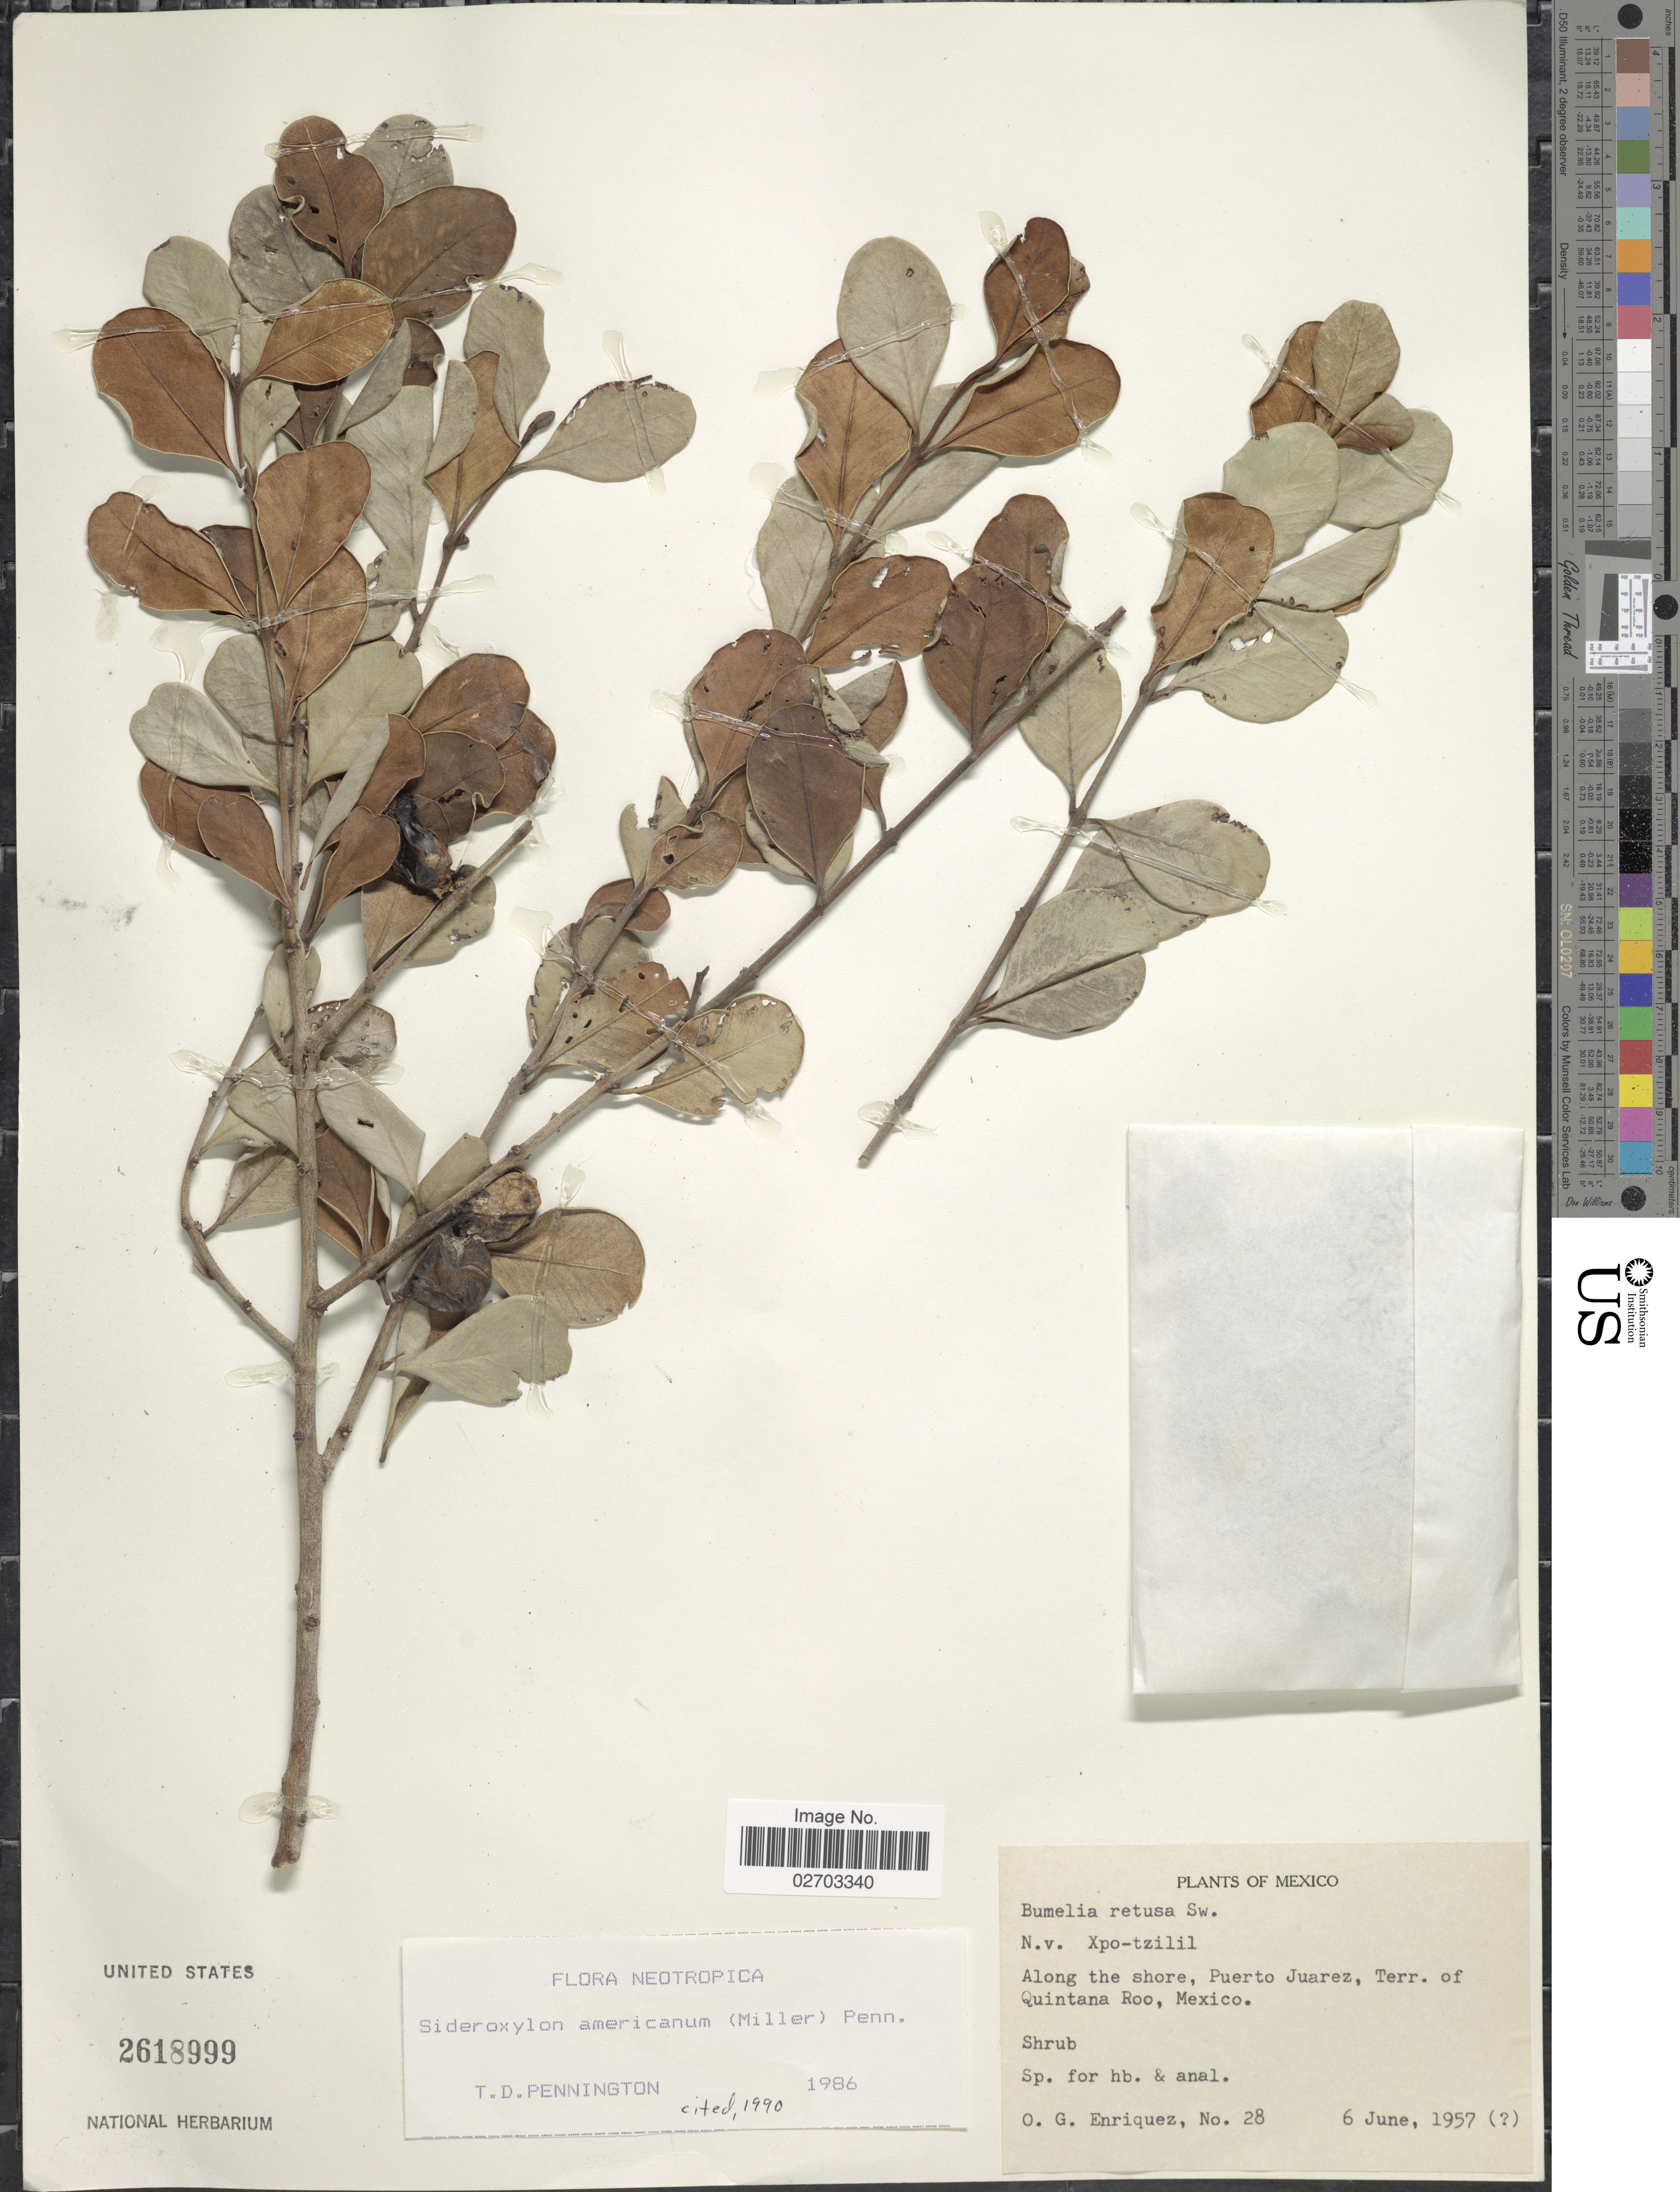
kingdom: Plantae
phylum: Tracheophyta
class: Magnoliopsida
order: Ericales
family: Sapotaceae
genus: Sideroxylon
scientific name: Sideroxylon americanum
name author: (Mill.) T.D. Penn.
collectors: O. Enriquez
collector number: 28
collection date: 1957-06-06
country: Mexico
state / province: Quintana Roo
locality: Along the shore, Puerto Juarez, Terr. of Quintana Roo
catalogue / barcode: US 2618999